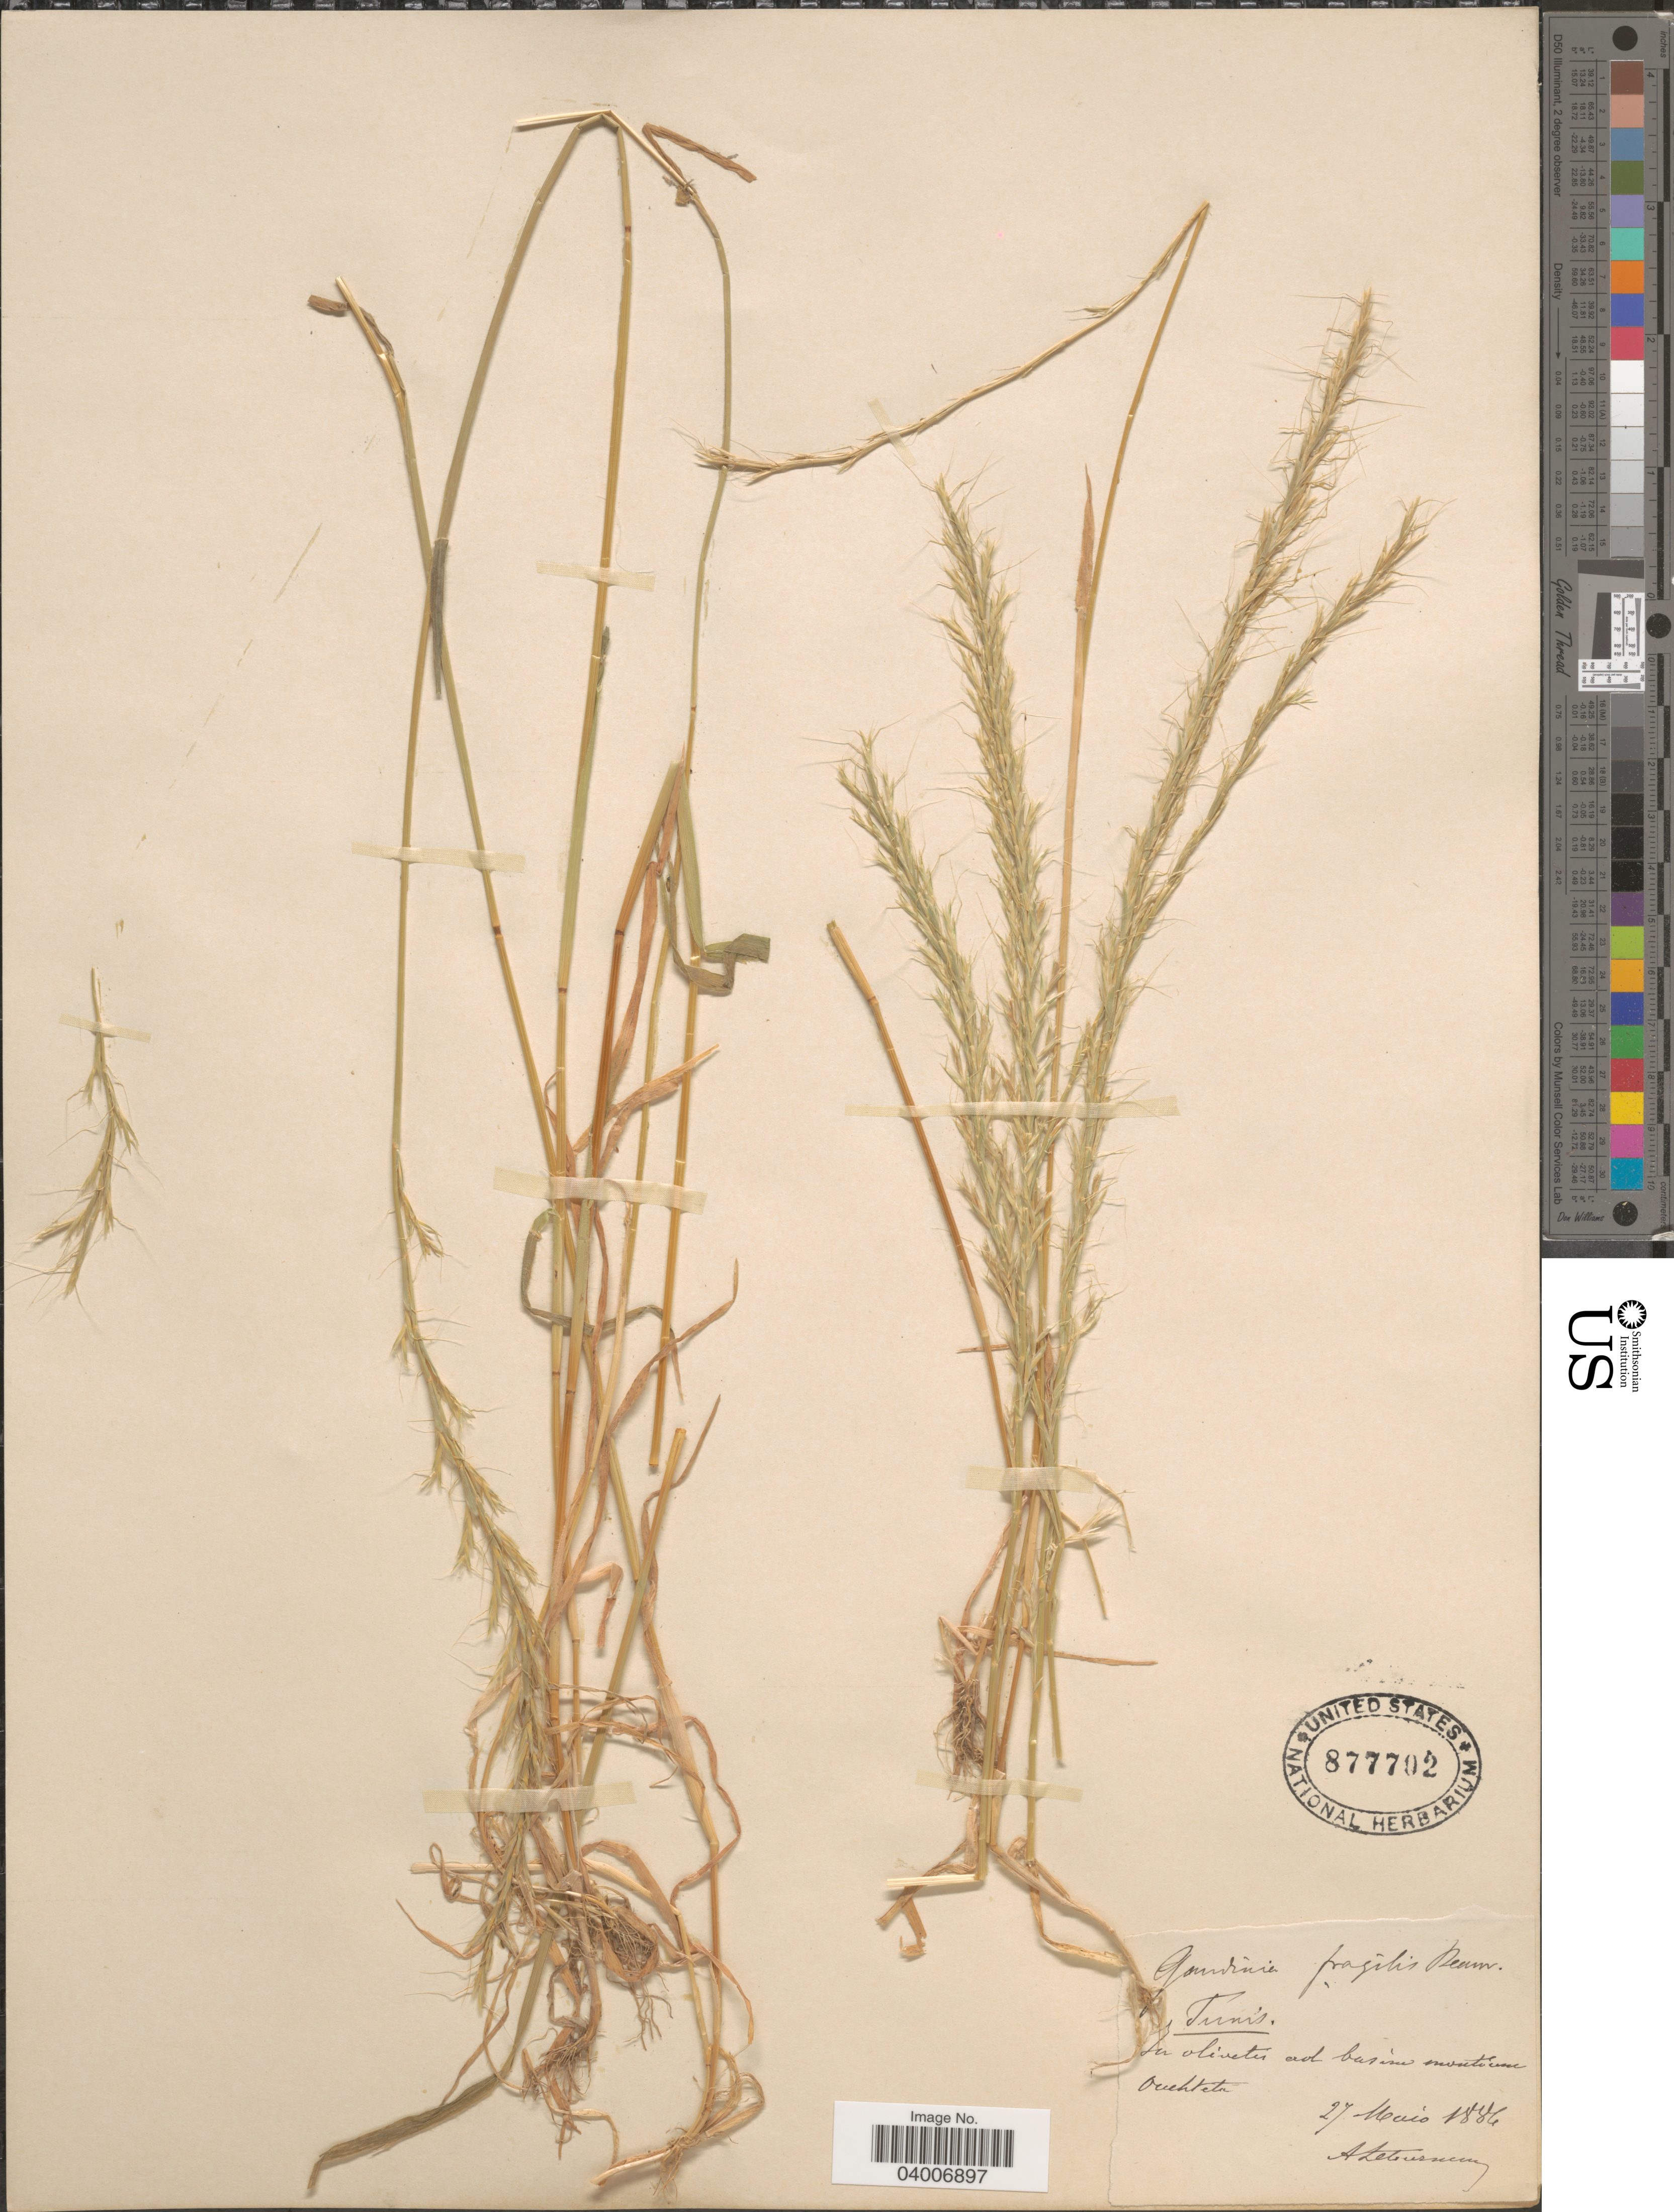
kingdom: Plantae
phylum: Tracheophyta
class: Liliopsida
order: Poales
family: Poaceae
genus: Gaudinia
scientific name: Gaudinia fragilis var. fragilis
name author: (L.) P. Beauv.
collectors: A. Leburneux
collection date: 1886-05-27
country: Tunisia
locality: Tunis [unsure placement] In olivetes ad basine montium Ouchteta.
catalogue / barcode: US 877702